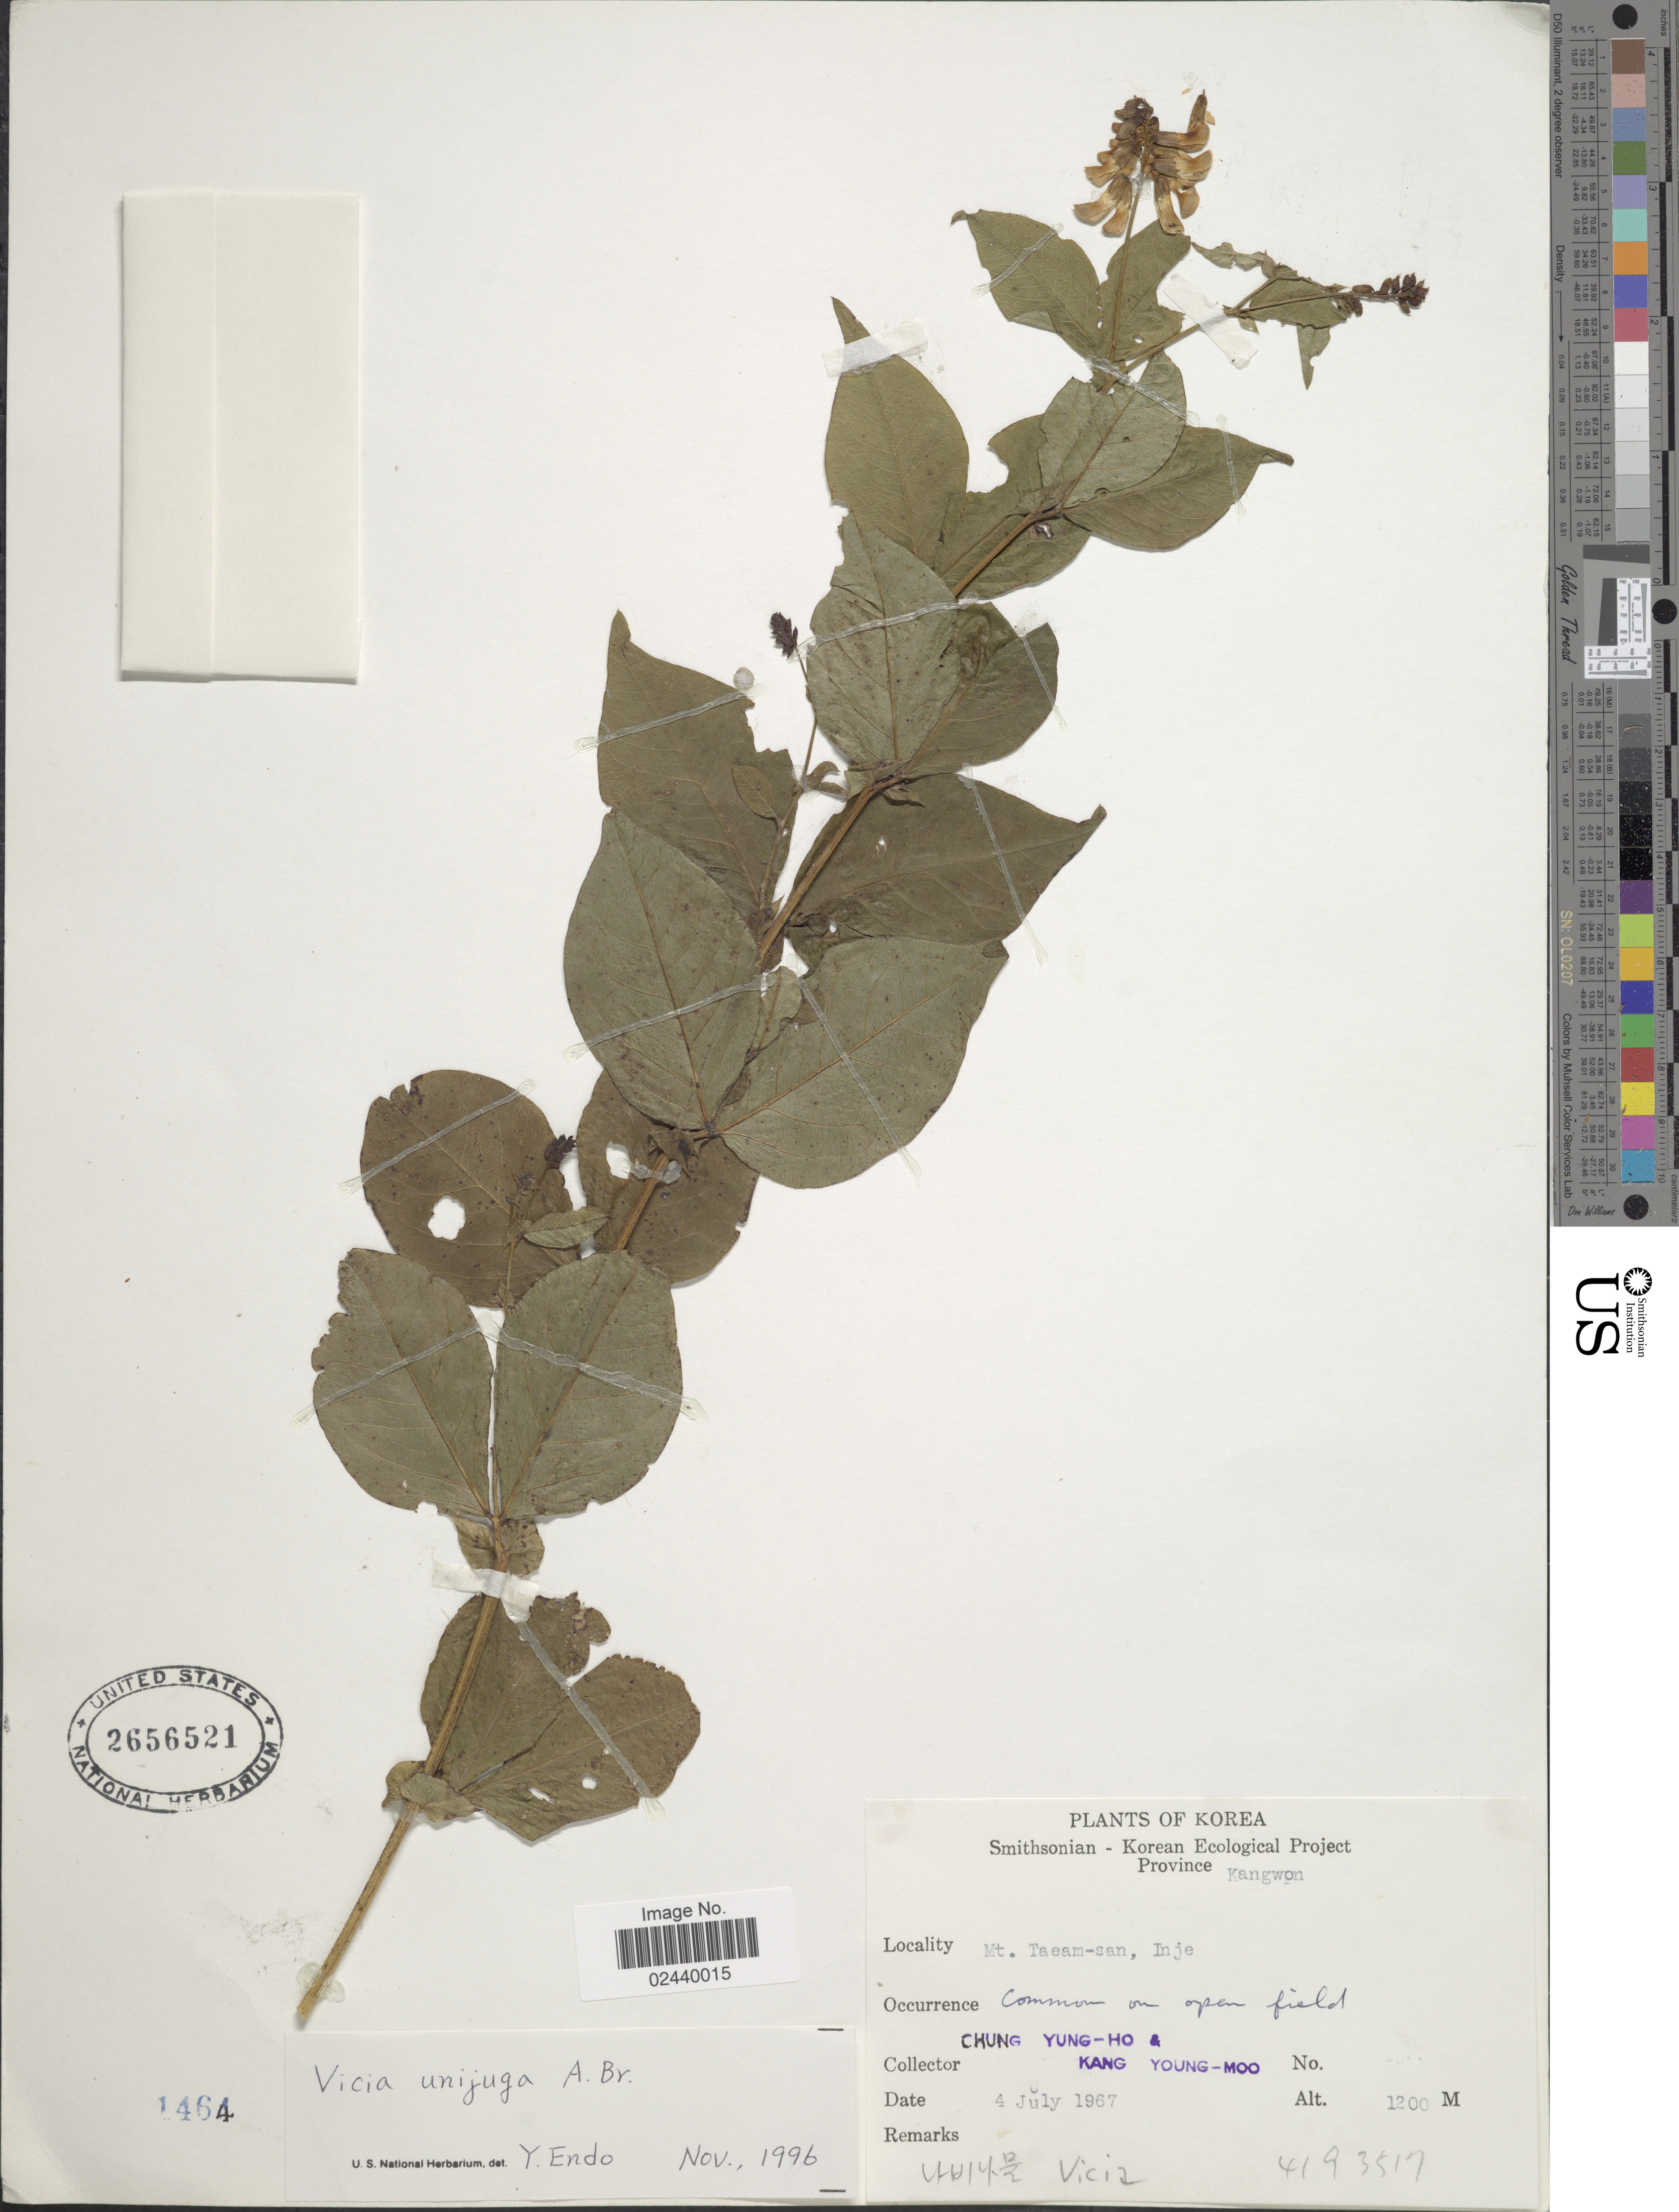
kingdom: Plantae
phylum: Tracheophyta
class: Magnoliopsida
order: Fabales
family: Fabaceae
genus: Vicia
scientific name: Vicia unijuga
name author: A. Braun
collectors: C. Yung-Ho & Y. Kang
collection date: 1967-07-04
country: North Korea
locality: Mt Taeam-san, Inje, Common on open field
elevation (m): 1200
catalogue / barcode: US 2656521